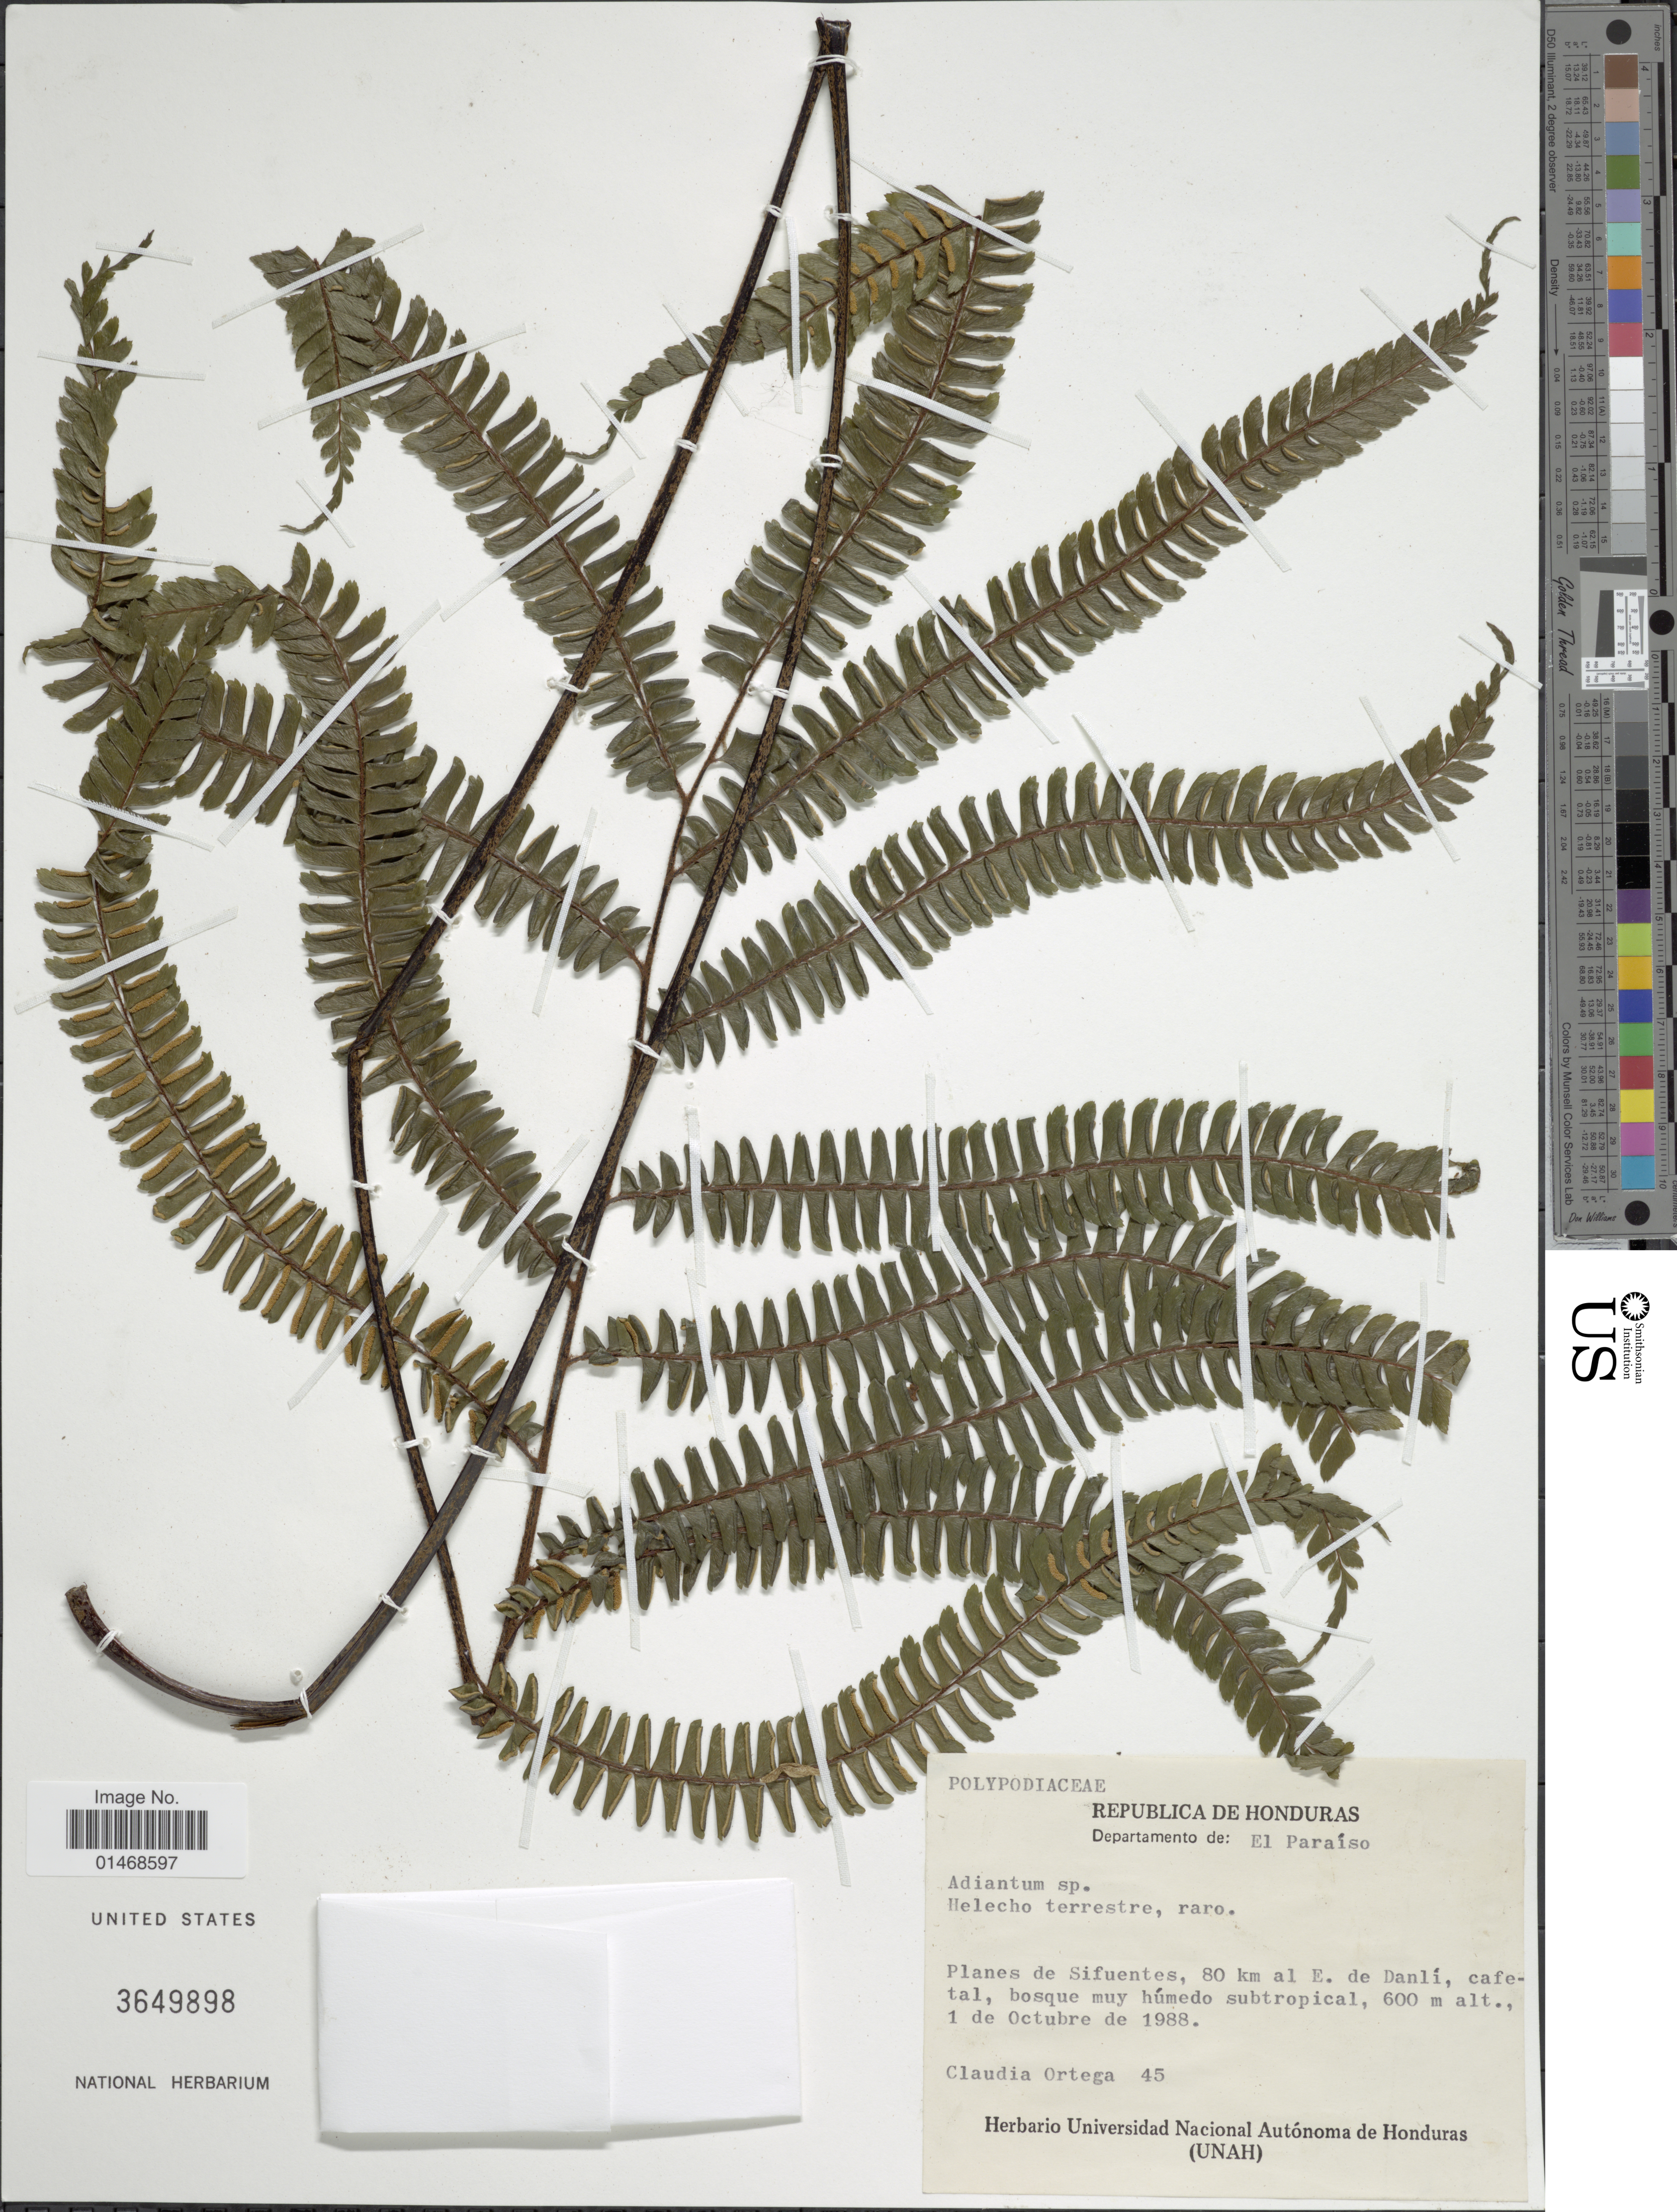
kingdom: Plantae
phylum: Tracheophyta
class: Polypodiopsida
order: Polypodiales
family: Pteridaceae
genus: Adiantum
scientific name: Adiantum sp.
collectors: C. Ortega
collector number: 45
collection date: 1988-10-01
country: Honduras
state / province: El Paraíso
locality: Departamento de: El Paraíso, 80 km al E de Danlí, cafetal, bosque muy húmedo subtropical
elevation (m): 600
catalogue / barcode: US 3649898